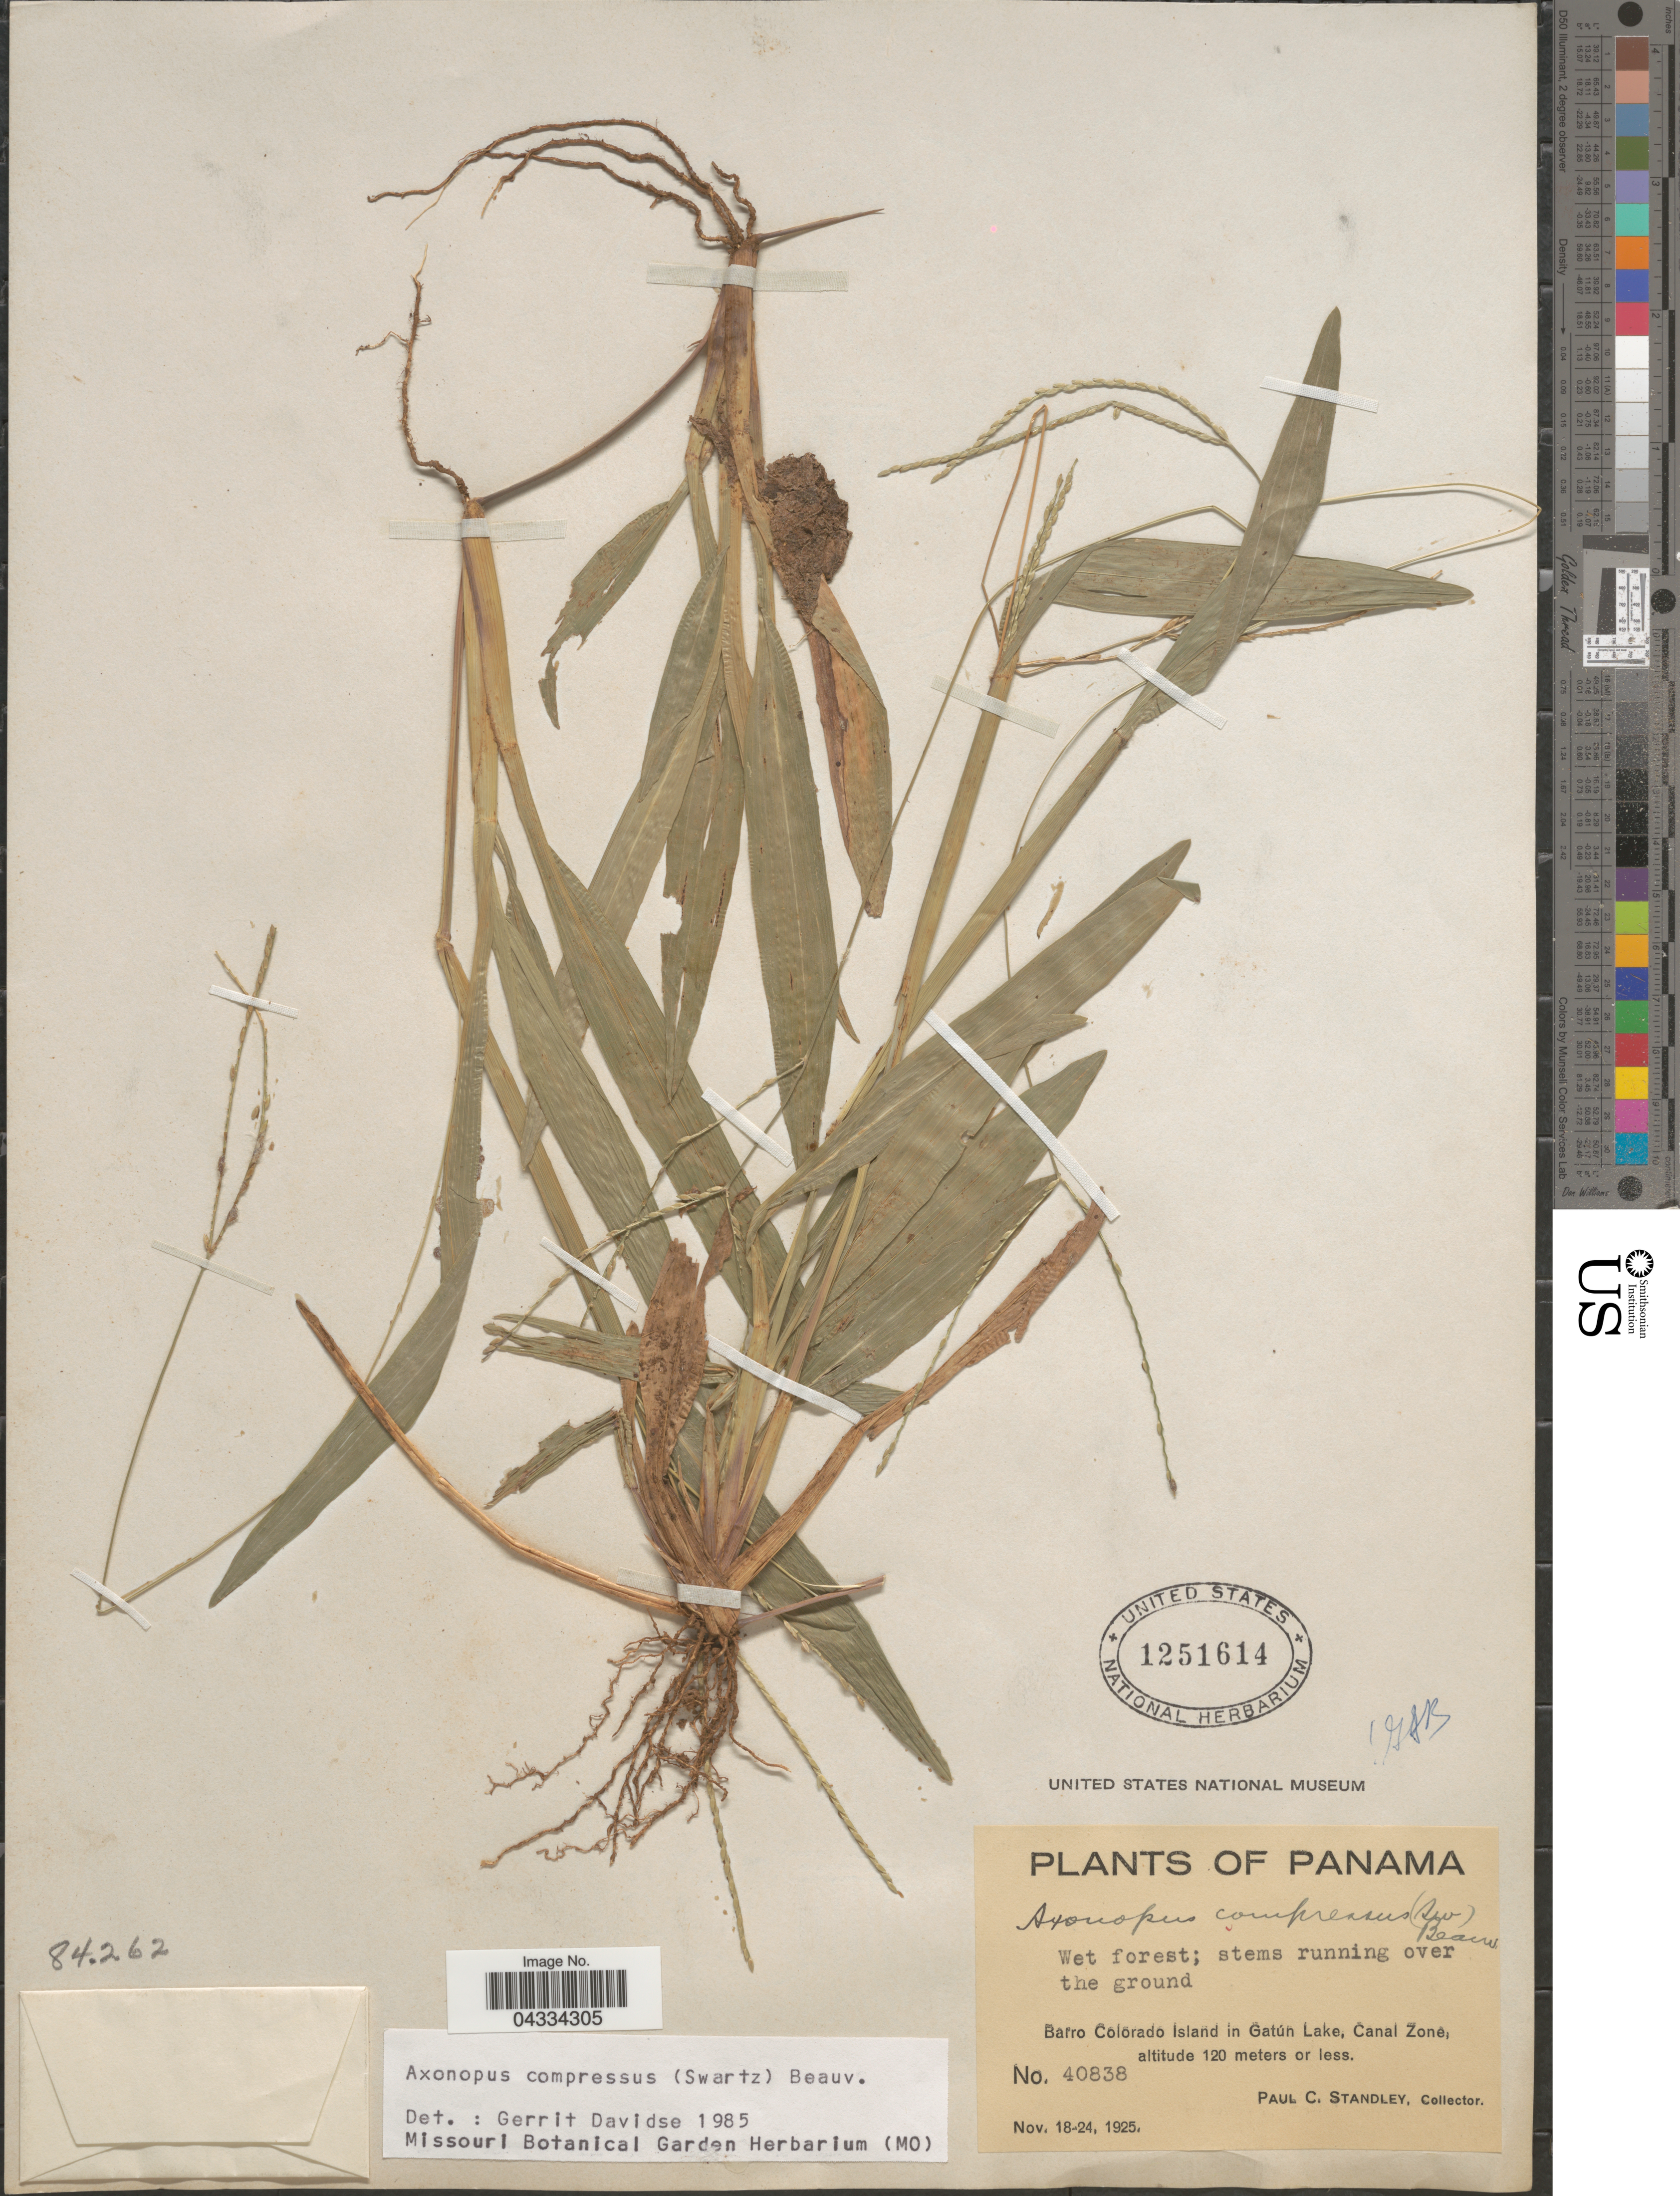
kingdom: Plantae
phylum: Tracheophyta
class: Liliopsida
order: Poales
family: Poaceae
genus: Axonopus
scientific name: Axonopus compressus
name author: (Sw.) P. Beauv.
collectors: P. C. Standley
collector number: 40838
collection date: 1925-11-18/1925-11-24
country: Panama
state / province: Panamá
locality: Barro Colorado Island in Gatún Lake, Canal Zone.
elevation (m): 120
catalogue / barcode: US 1251614